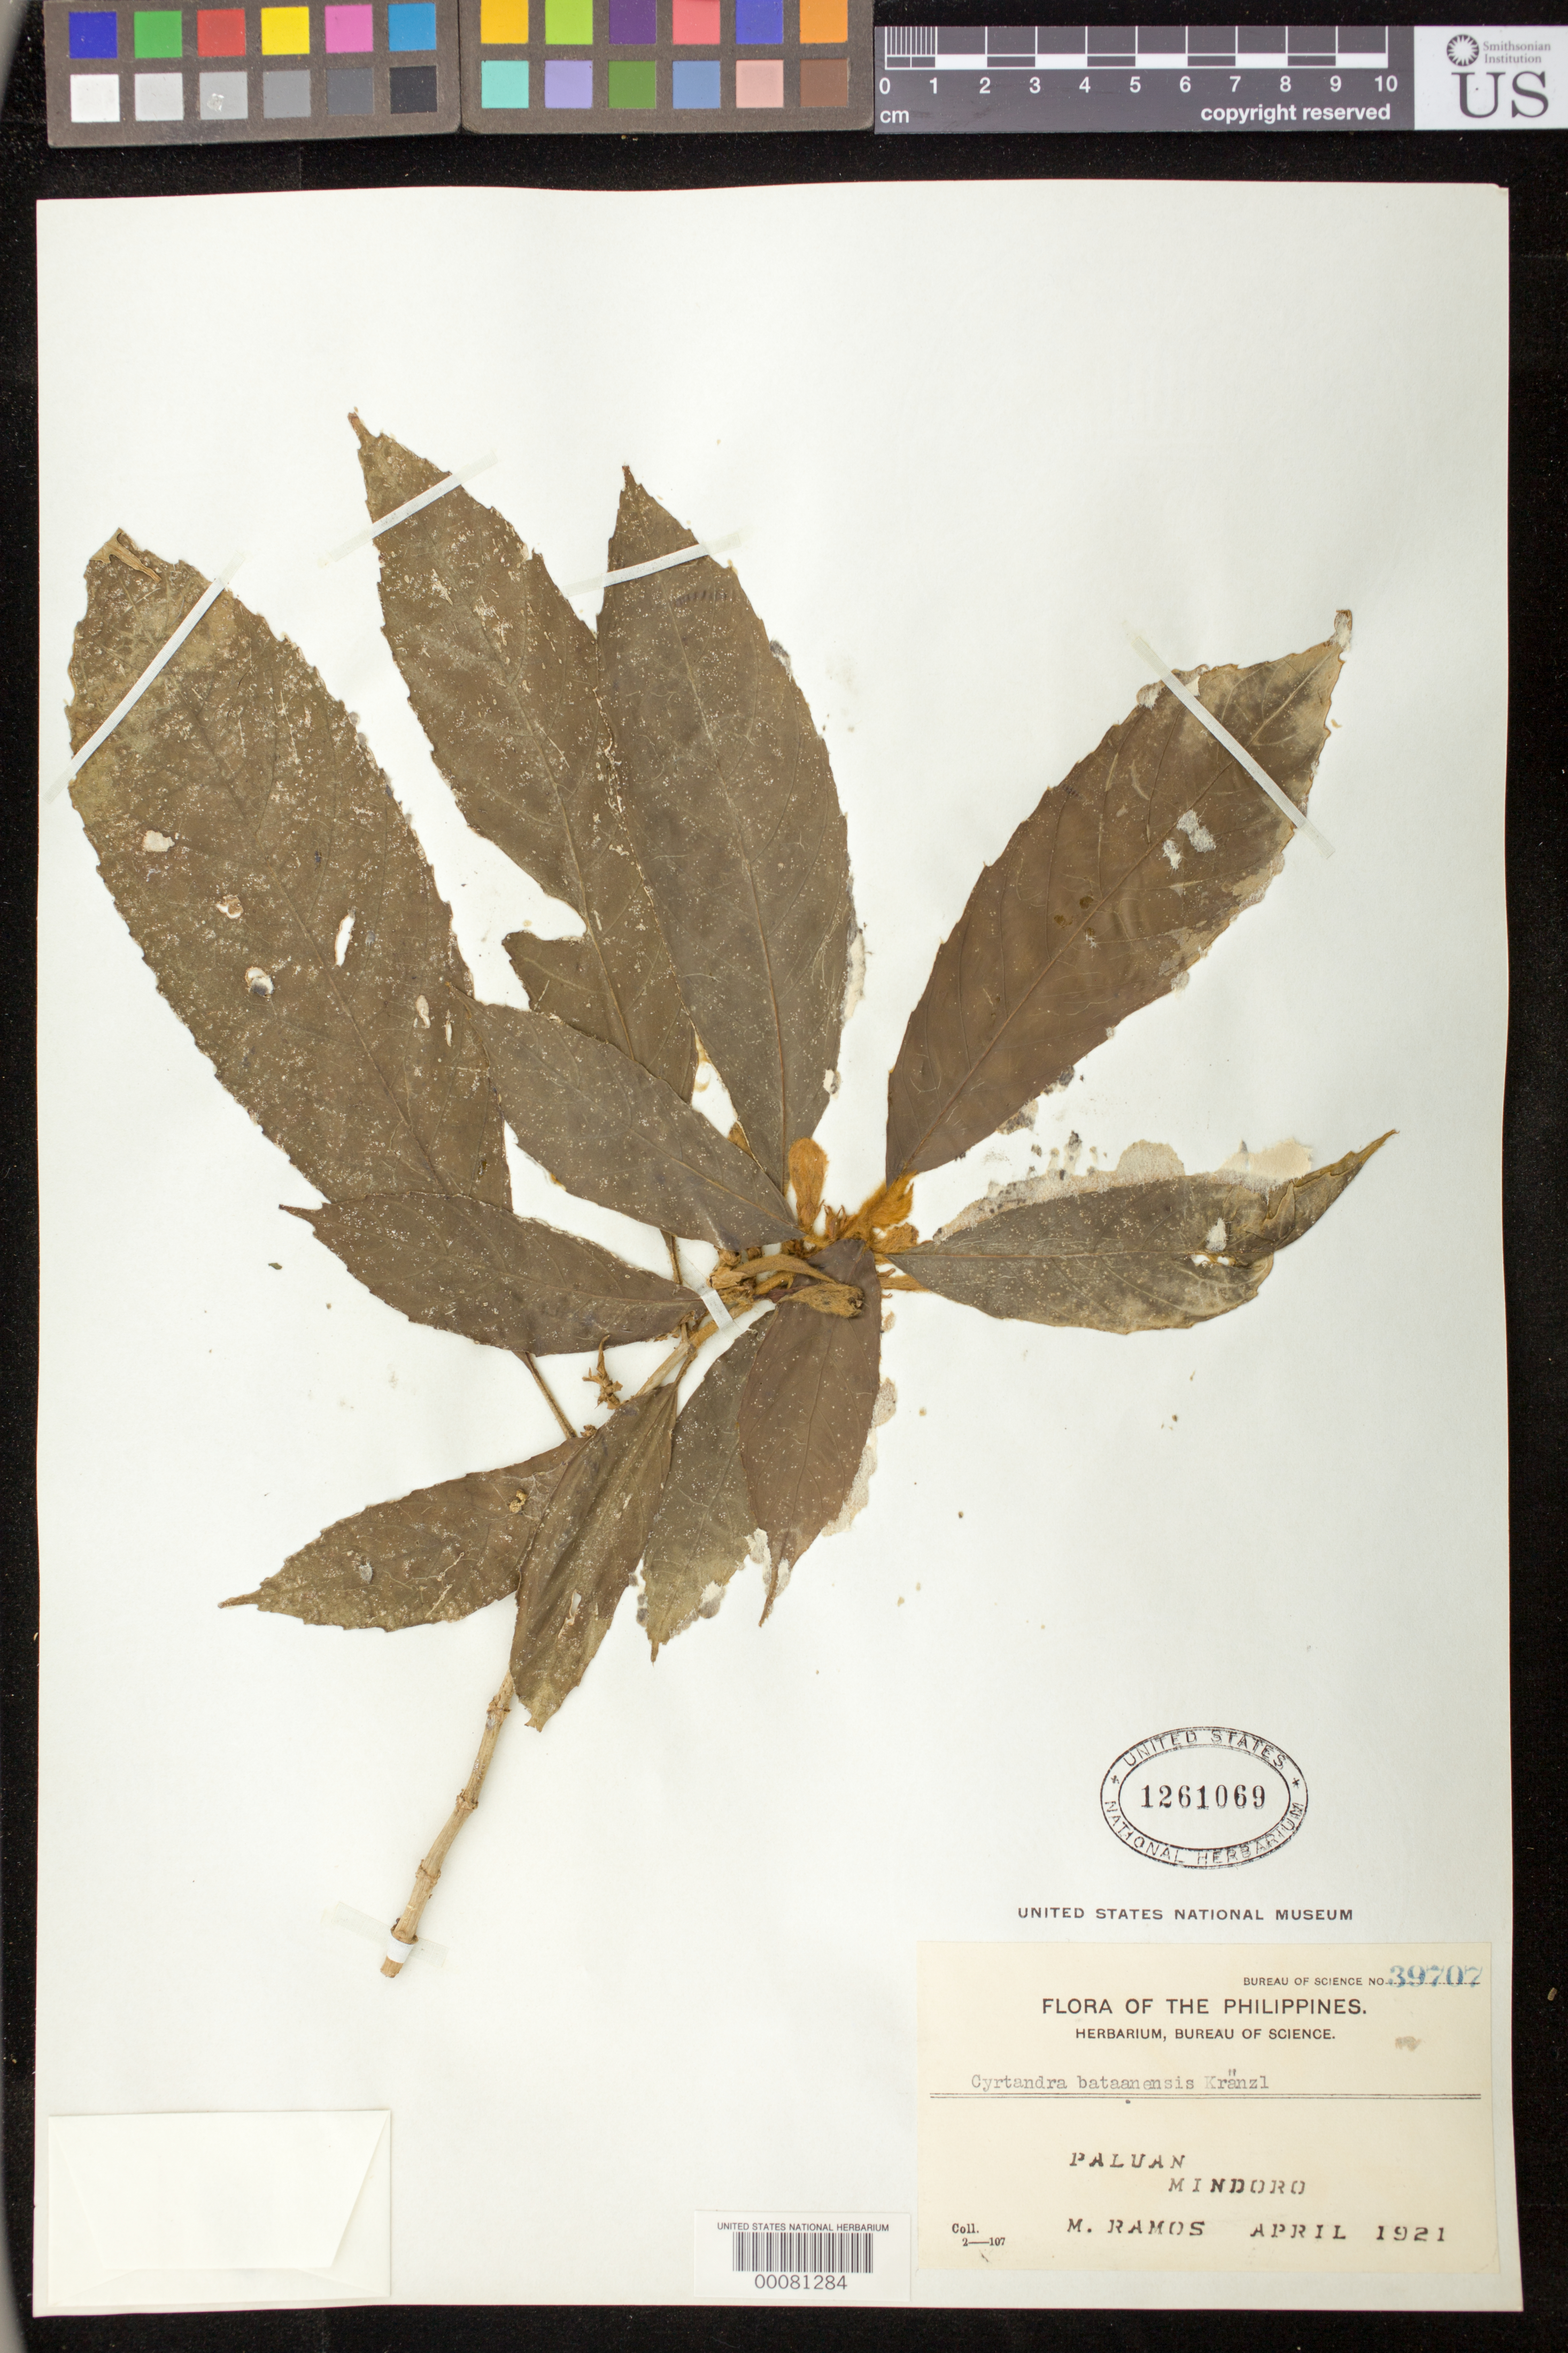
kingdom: Plantae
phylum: Tracheophyta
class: Magnoliopsida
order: Lamiales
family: Gesneriaceae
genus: Cyrtandra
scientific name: Cyrtandra bataanensis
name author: Kraenzl.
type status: Isoneotype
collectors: M. Ramos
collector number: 39707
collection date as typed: Apr 1921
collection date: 1921-04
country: Philippines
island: Mindoro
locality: Mindoro occidental, Paluan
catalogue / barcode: US 1261069